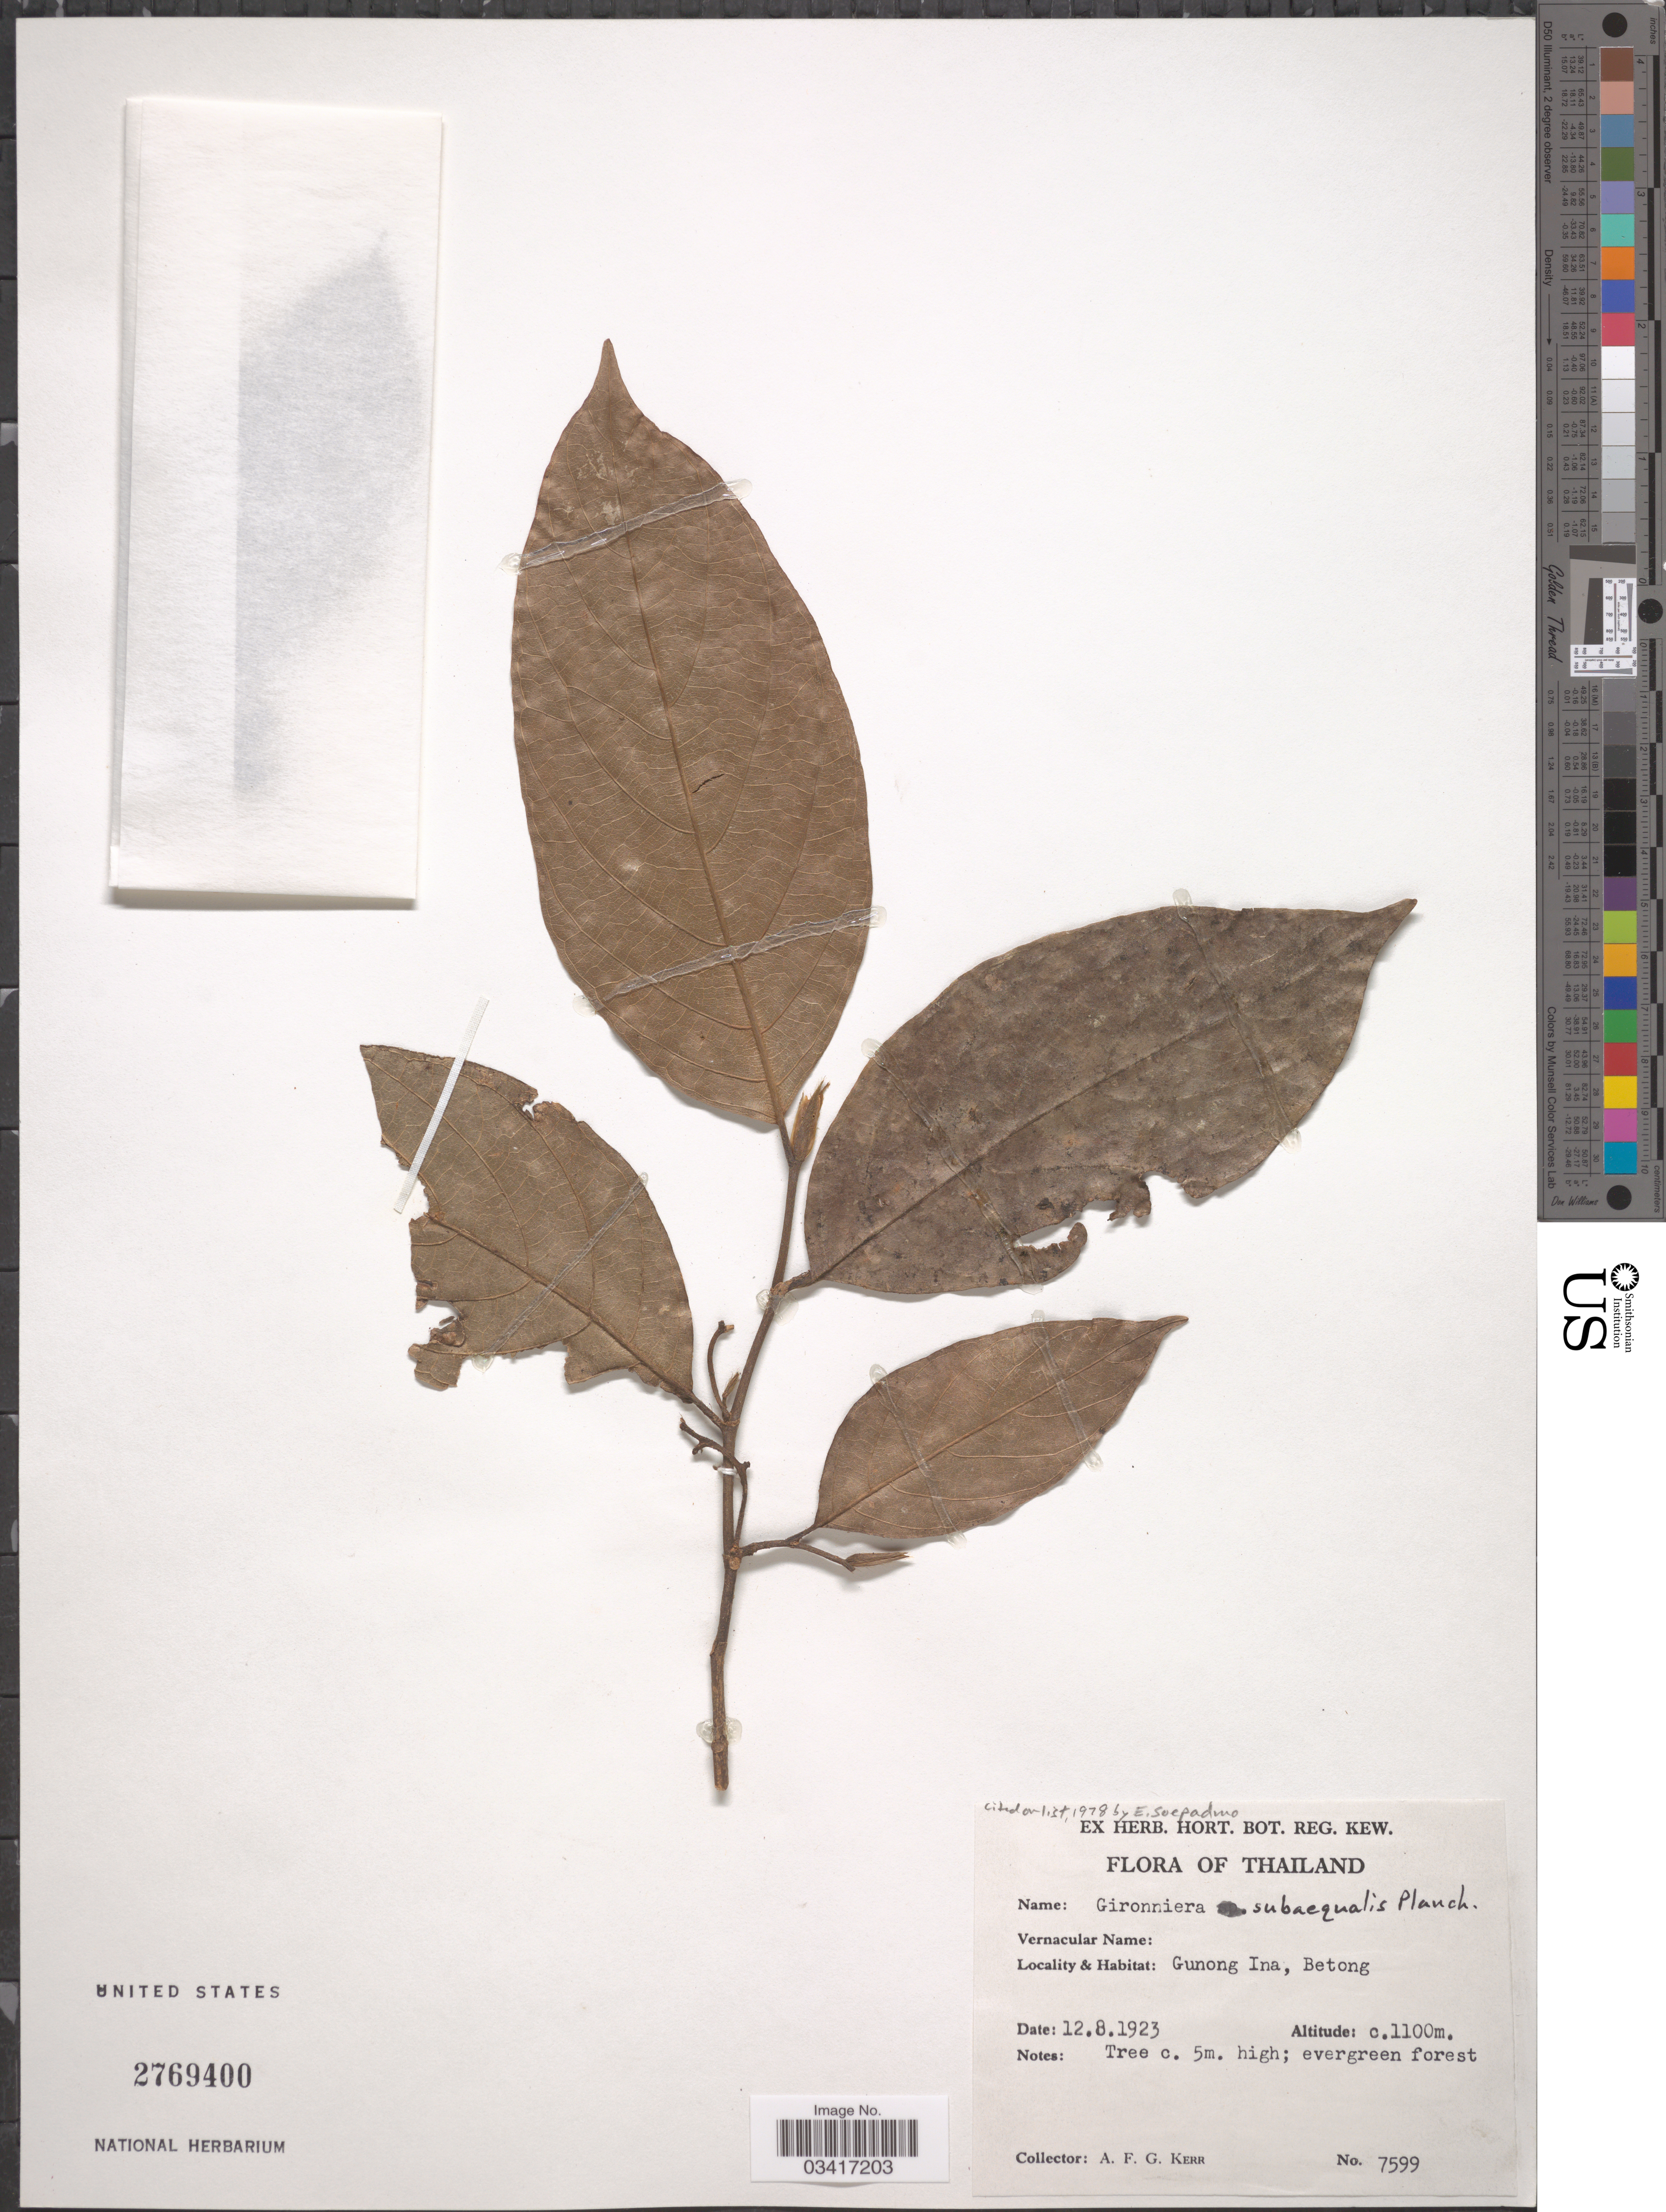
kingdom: Plantae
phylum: Tracheophyta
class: Magnoliopsida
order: Rosales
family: Cannabaceae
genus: Gironniera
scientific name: Gironniera subaequalis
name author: Planch.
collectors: A. F. G. Kerr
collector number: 7599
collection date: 1923-08-12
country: Thailand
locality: Gunong Ina, Betong.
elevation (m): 1100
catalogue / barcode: US 2769400